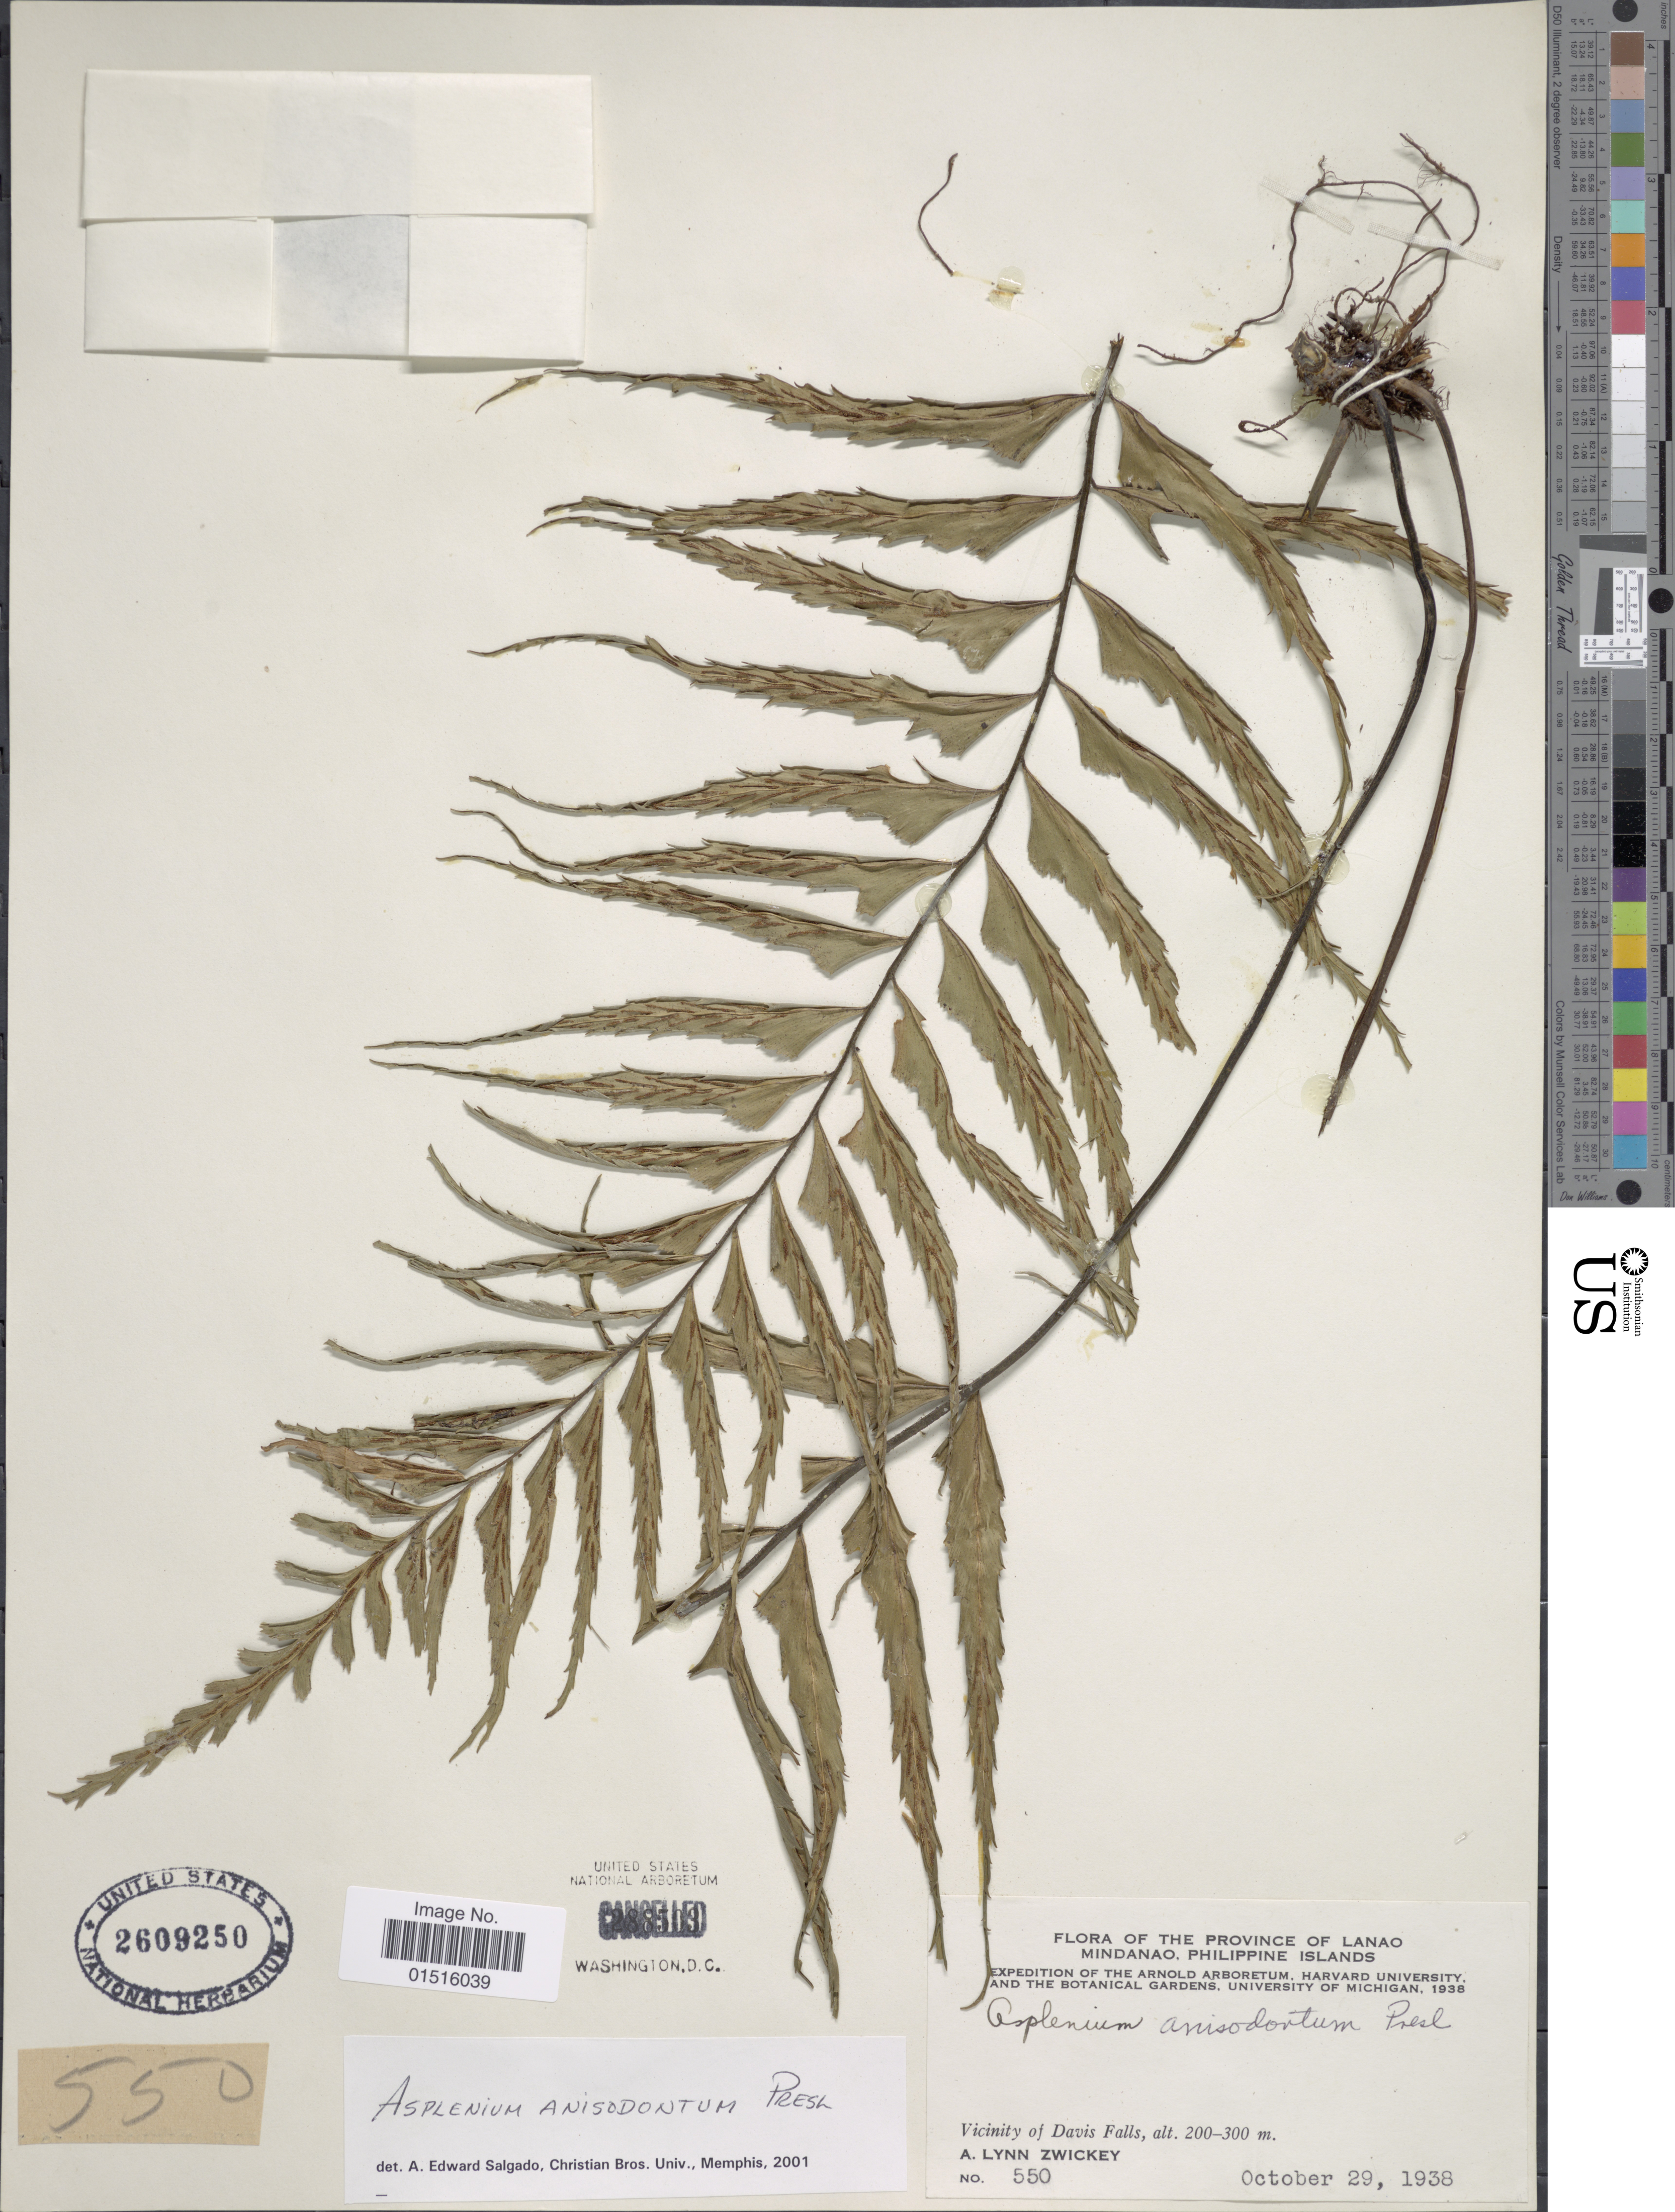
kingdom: Plantae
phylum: Tracheophyta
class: Polypodiopsida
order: Polypodiales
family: Aspleniaceae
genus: Asplenium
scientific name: Asplenium anisodontum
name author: C. Presl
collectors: A. Zwickey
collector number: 550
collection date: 1938-10-29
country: Philippines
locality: Flora of the Province of Lanao Mindanao, Vicinity of Davis Falls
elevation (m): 200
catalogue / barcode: US 2609250